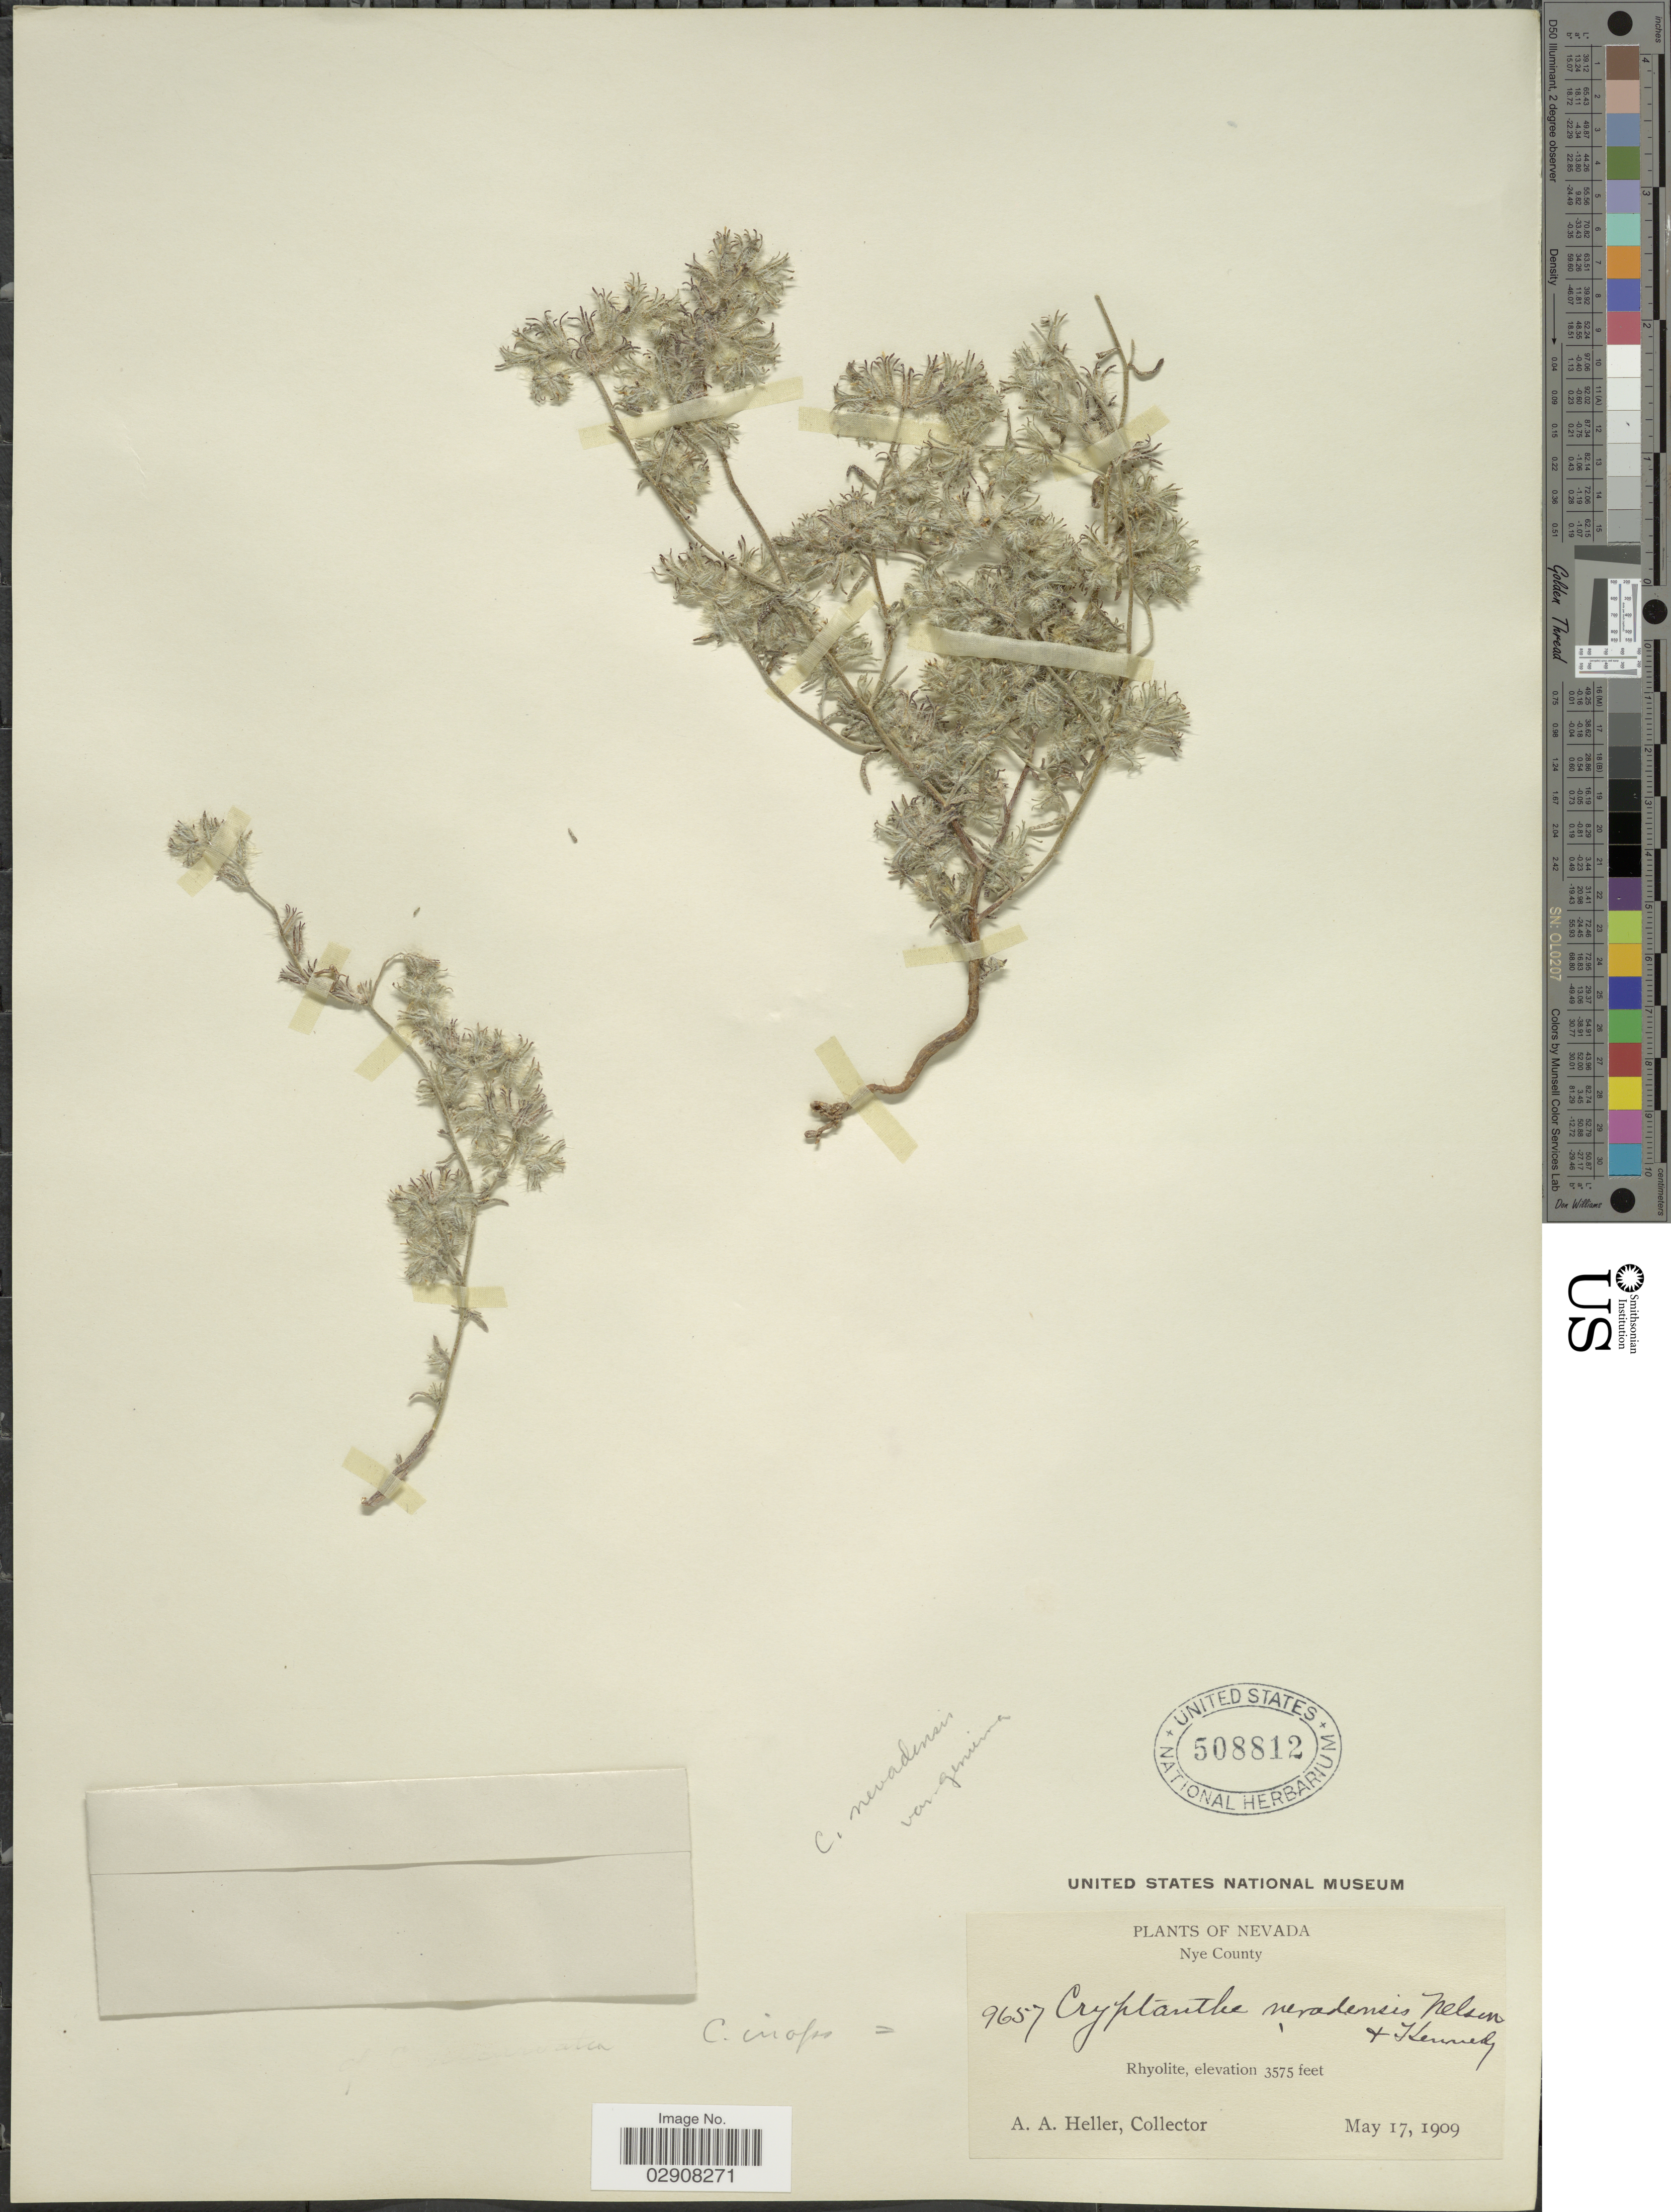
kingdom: Plantae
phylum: Tracheophyta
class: Magnoliopsida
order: Boraginales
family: Boraginaceae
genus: Cryptantha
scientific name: Cryptantha nevadensis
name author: A. Nelson & P.B. Kenn.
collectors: A. A. Heller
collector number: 9657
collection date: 1909-05-17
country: United States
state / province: Nevada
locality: Nye County. Rhyolite.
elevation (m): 1090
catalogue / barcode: US 508812